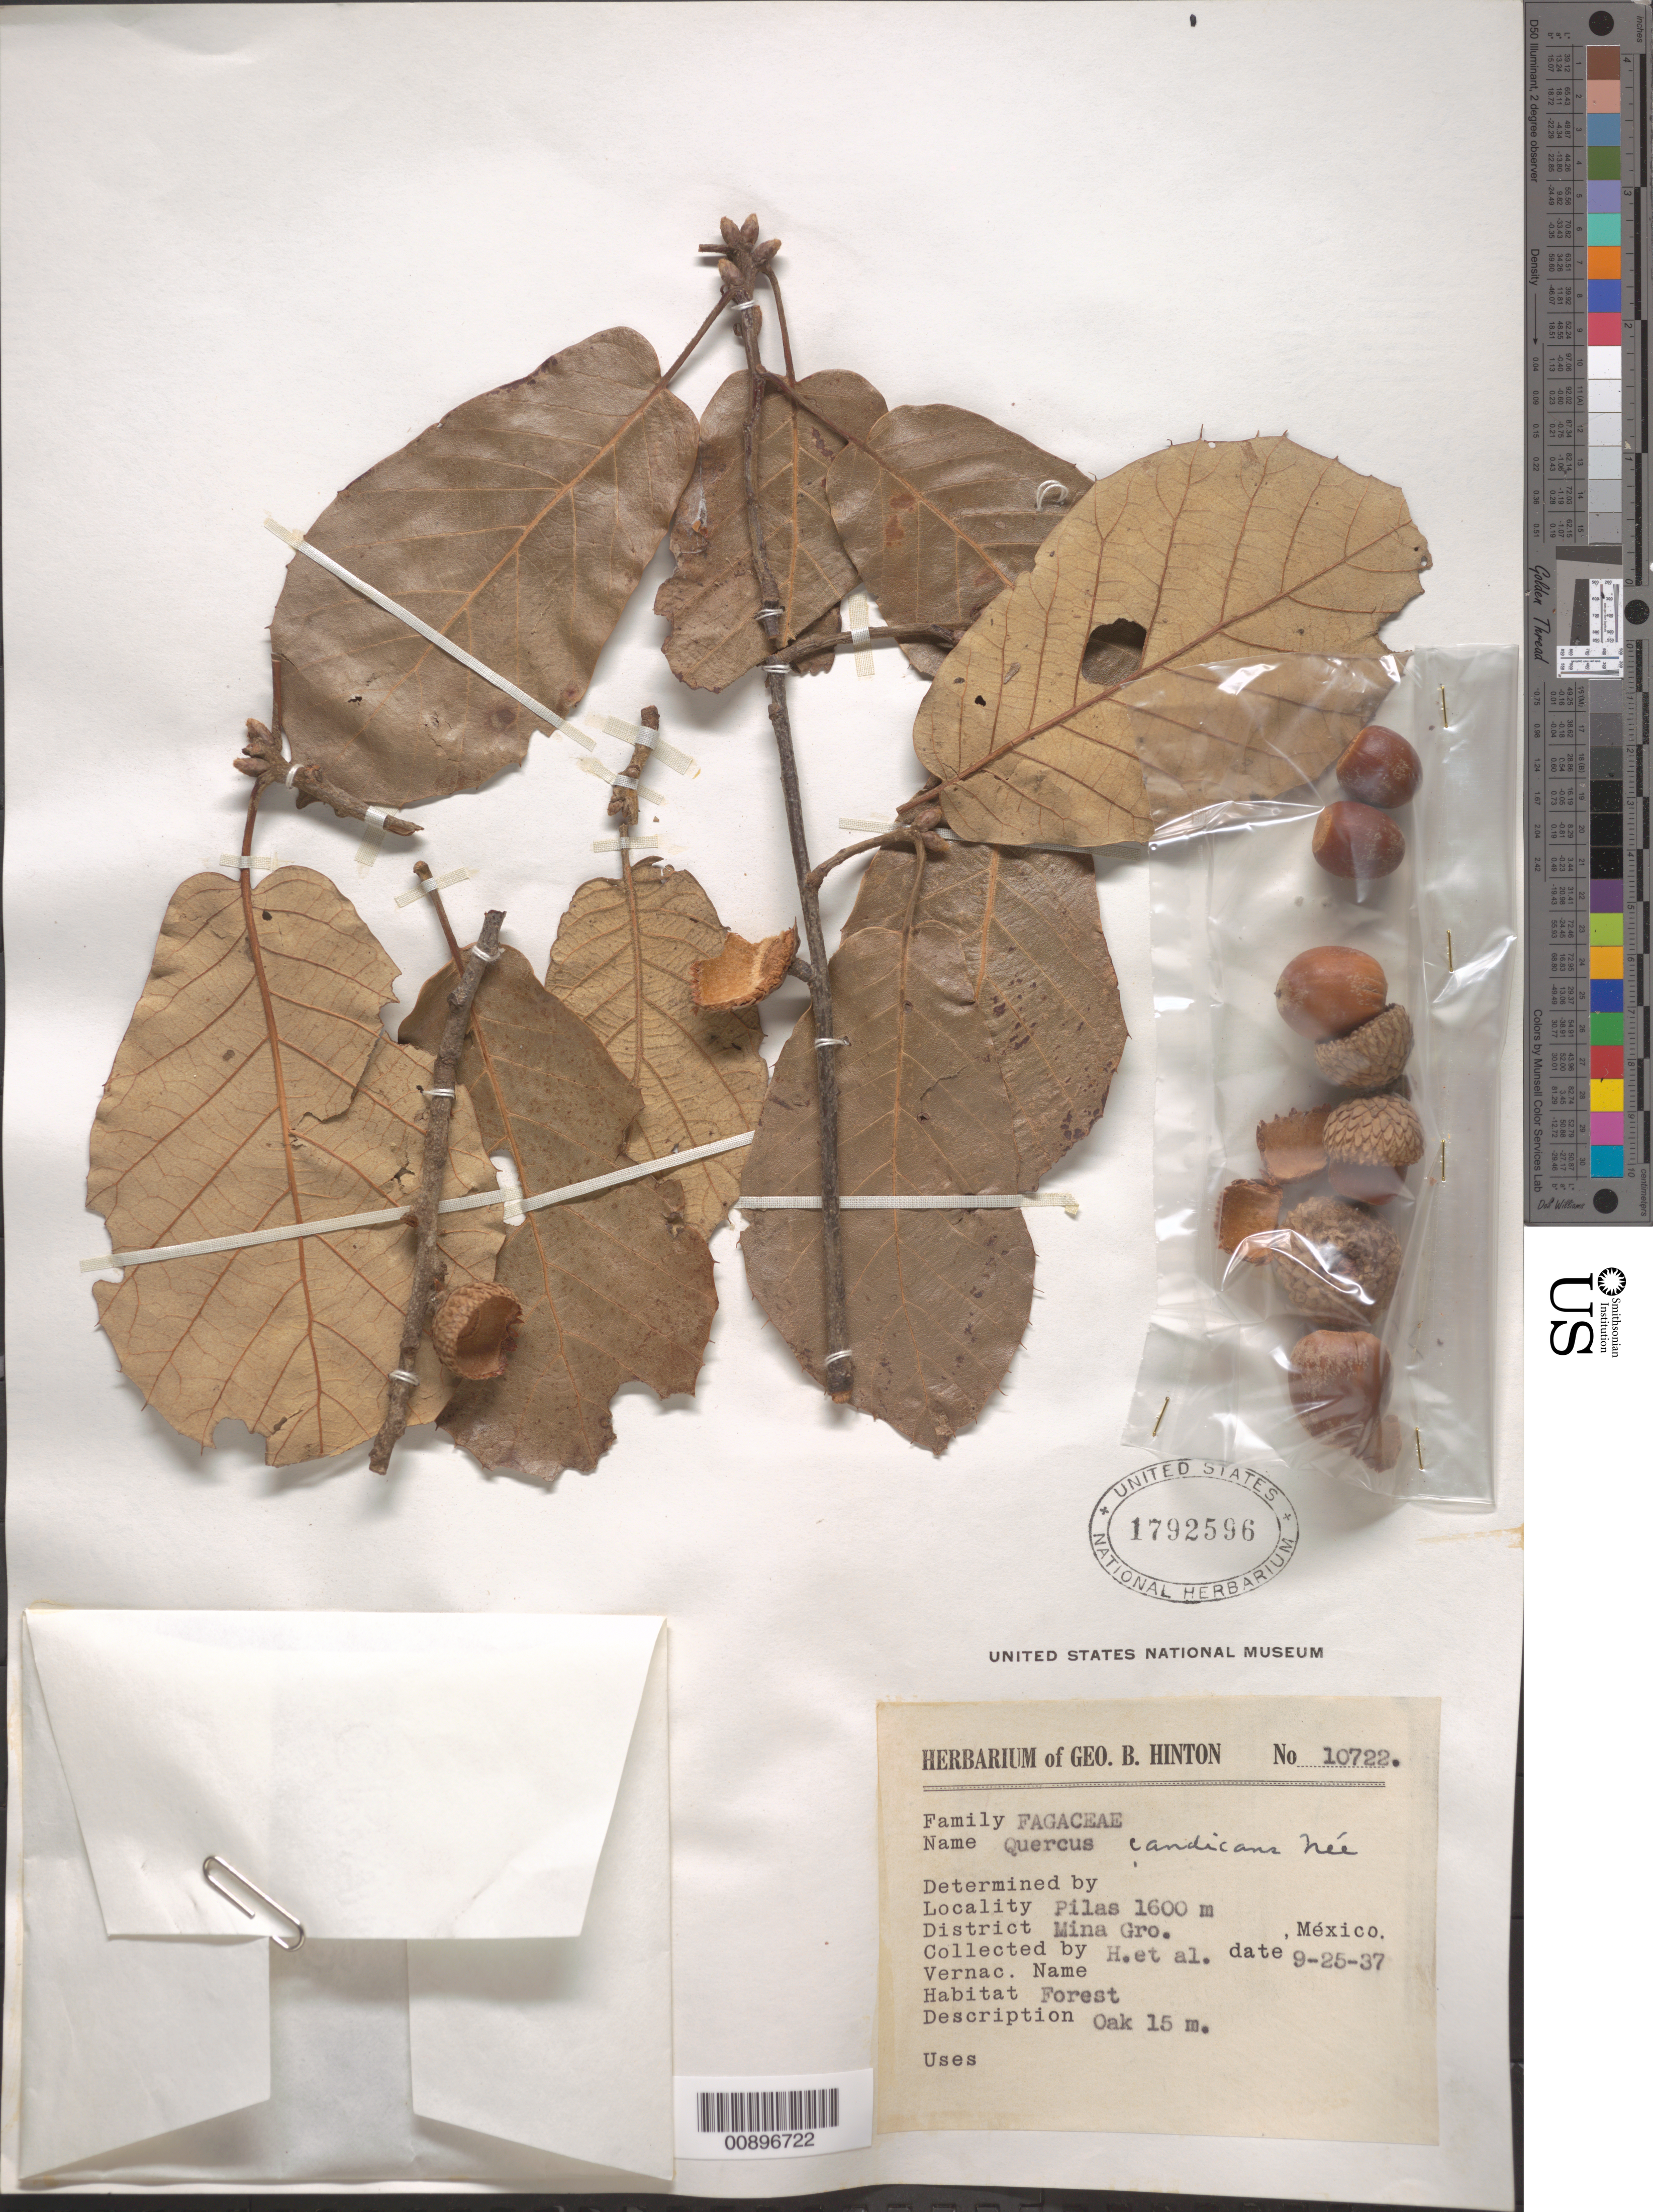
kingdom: Plantae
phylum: Tracheophyta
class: Magnoliopsida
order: Fagales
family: Fagaceae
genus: Quercus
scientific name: Quercus candicans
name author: Née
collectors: G. B. Hinton & et al.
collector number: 10722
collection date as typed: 25 Sep 1937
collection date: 1937-09-25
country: Mexico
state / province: Guerrero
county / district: Mina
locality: Pilas, District Mina, Guerrero.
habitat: Forest.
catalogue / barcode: US 1792596